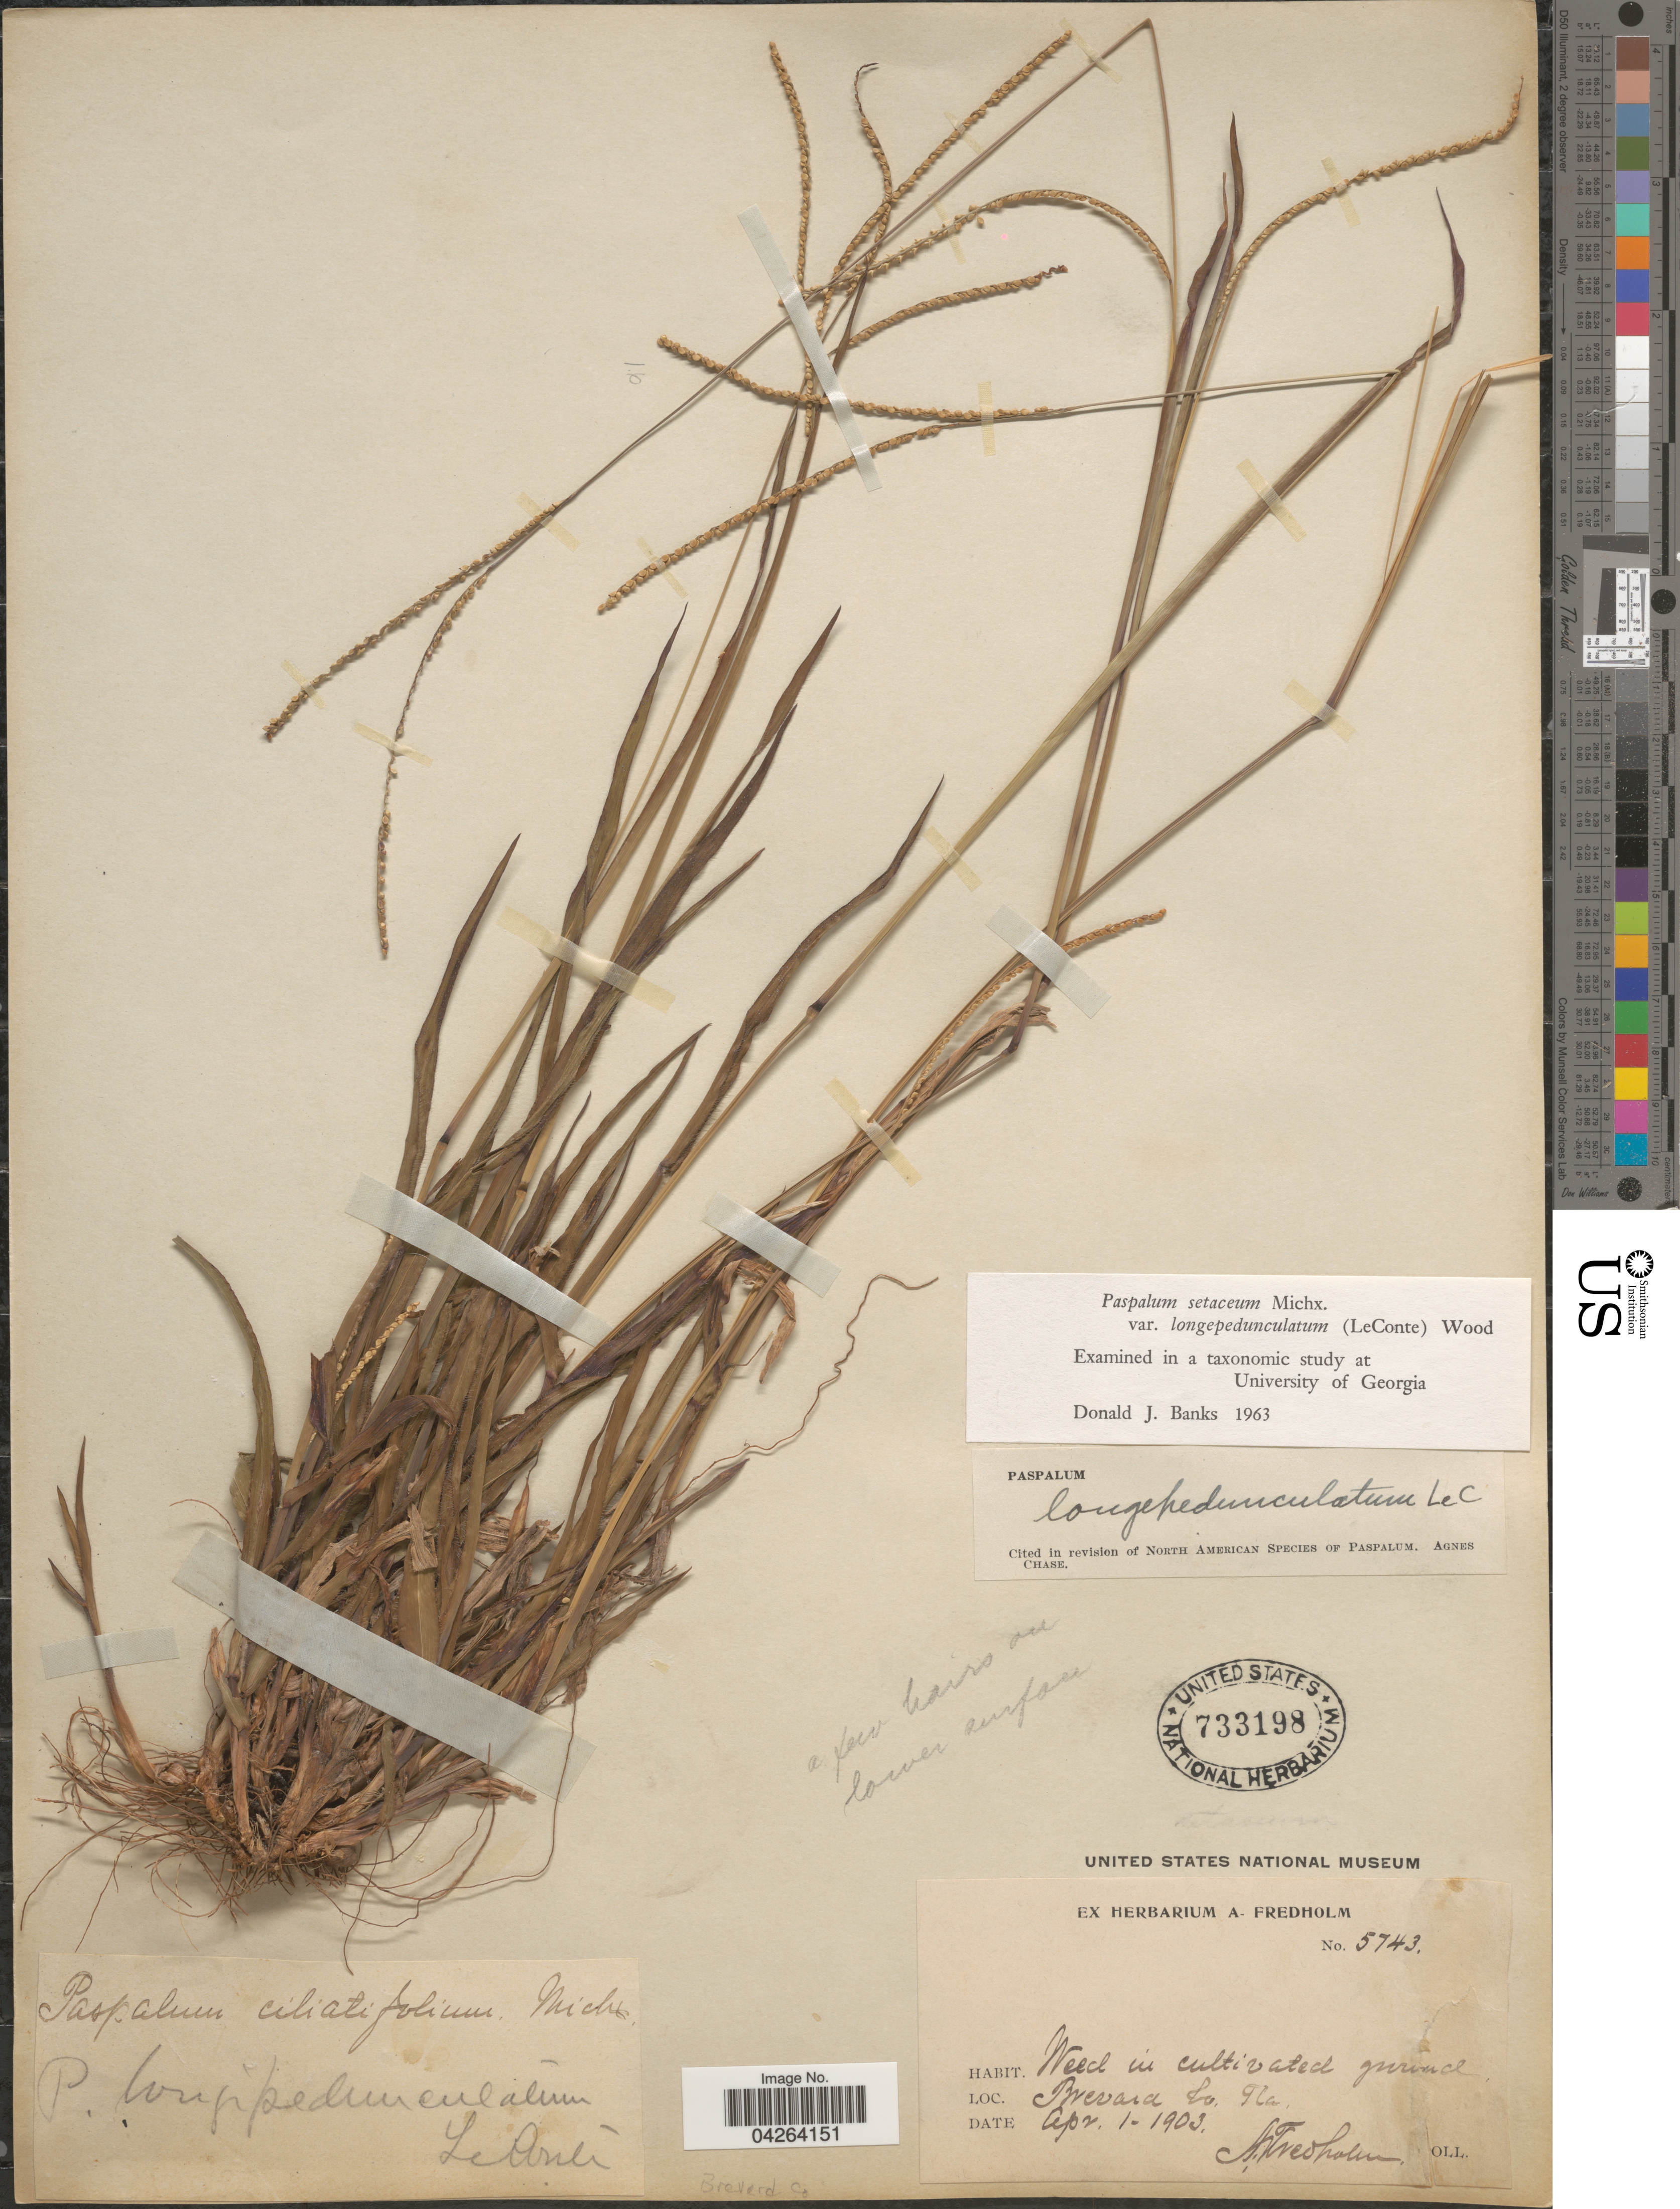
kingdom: Plantae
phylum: Tracheophyta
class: Liliopsida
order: Poales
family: Poaceae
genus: Paspalum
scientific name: Paspalum setaceum var. longipedunculatum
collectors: A. Fredholm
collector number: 5743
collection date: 1903-04-01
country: United States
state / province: Florida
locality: Brevard Co.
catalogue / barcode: US 733198